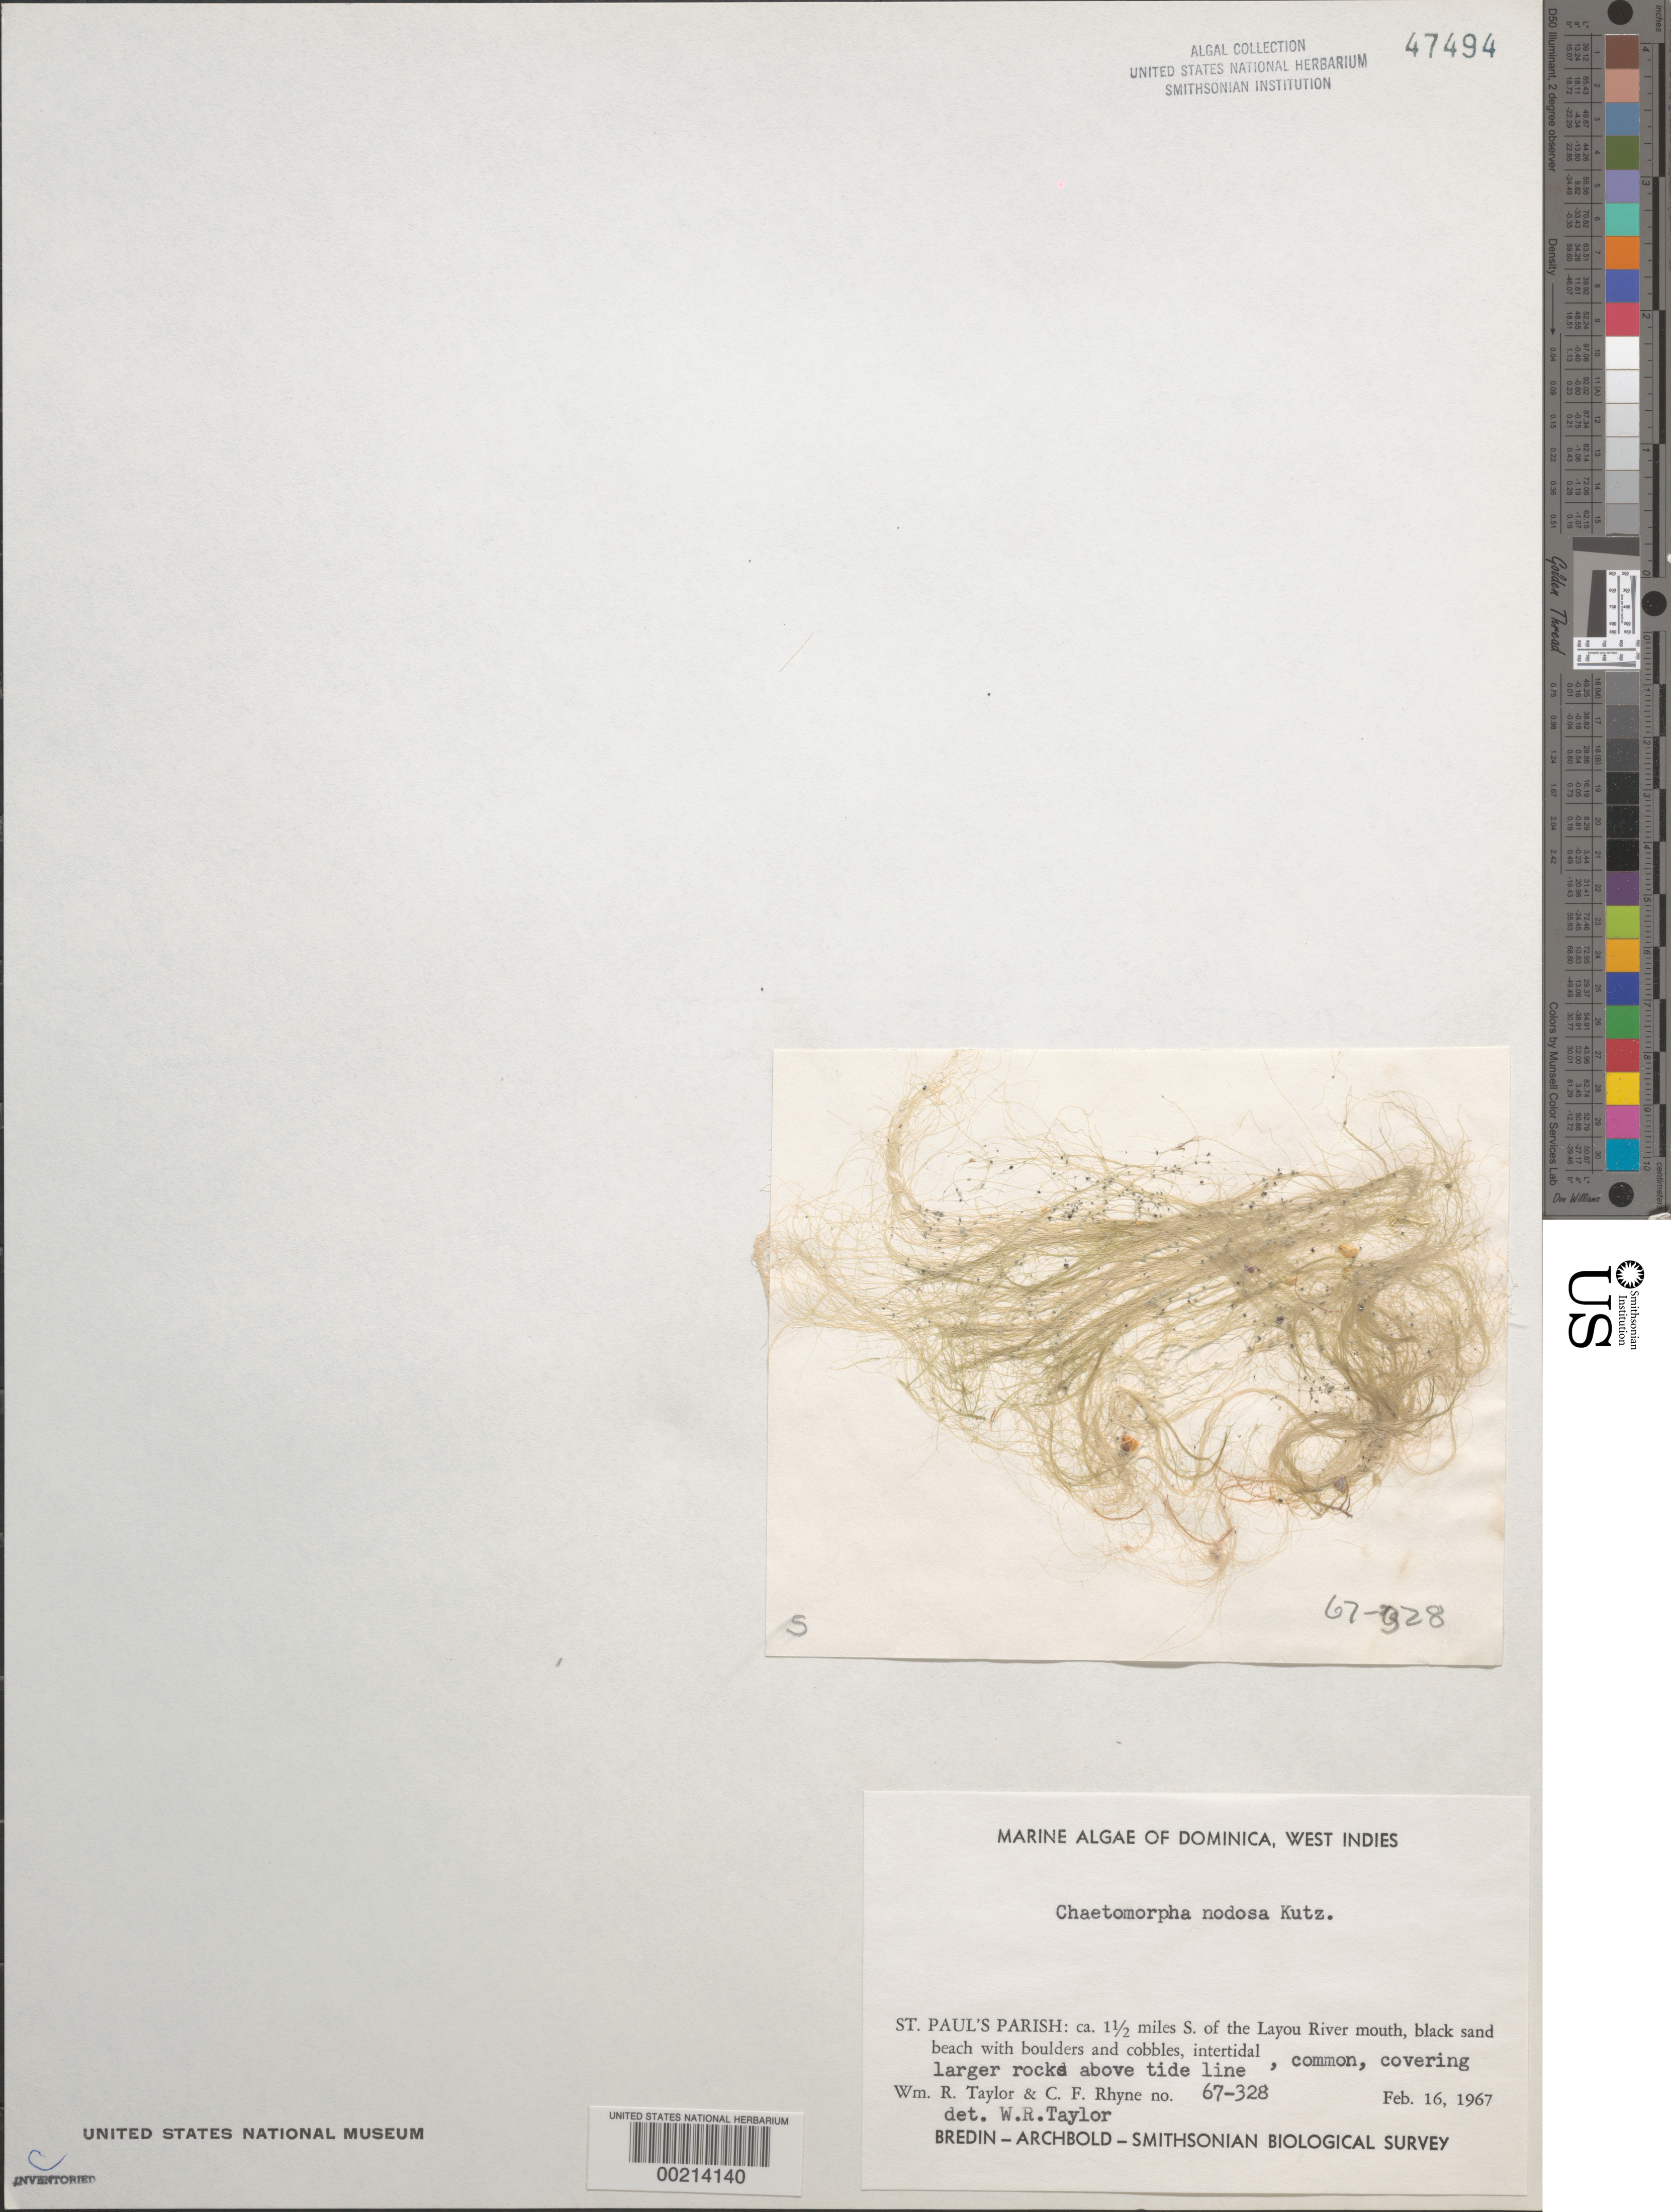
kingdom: Plantae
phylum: Chlorophyta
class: Ulvophyceae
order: Cladophorales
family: Cladophoraceae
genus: Chaetomorpha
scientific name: Chaetomorpha nodosa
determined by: Taylor, William R.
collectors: W. R. Taylor & C. Rhyne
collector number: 67-328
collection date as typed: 16 Feb 1967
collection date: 1967-02-16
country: Dominica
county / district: St. Paul's Parish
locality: Ca. 1.5 miles south of Layou River mouth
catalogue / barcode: US 47494